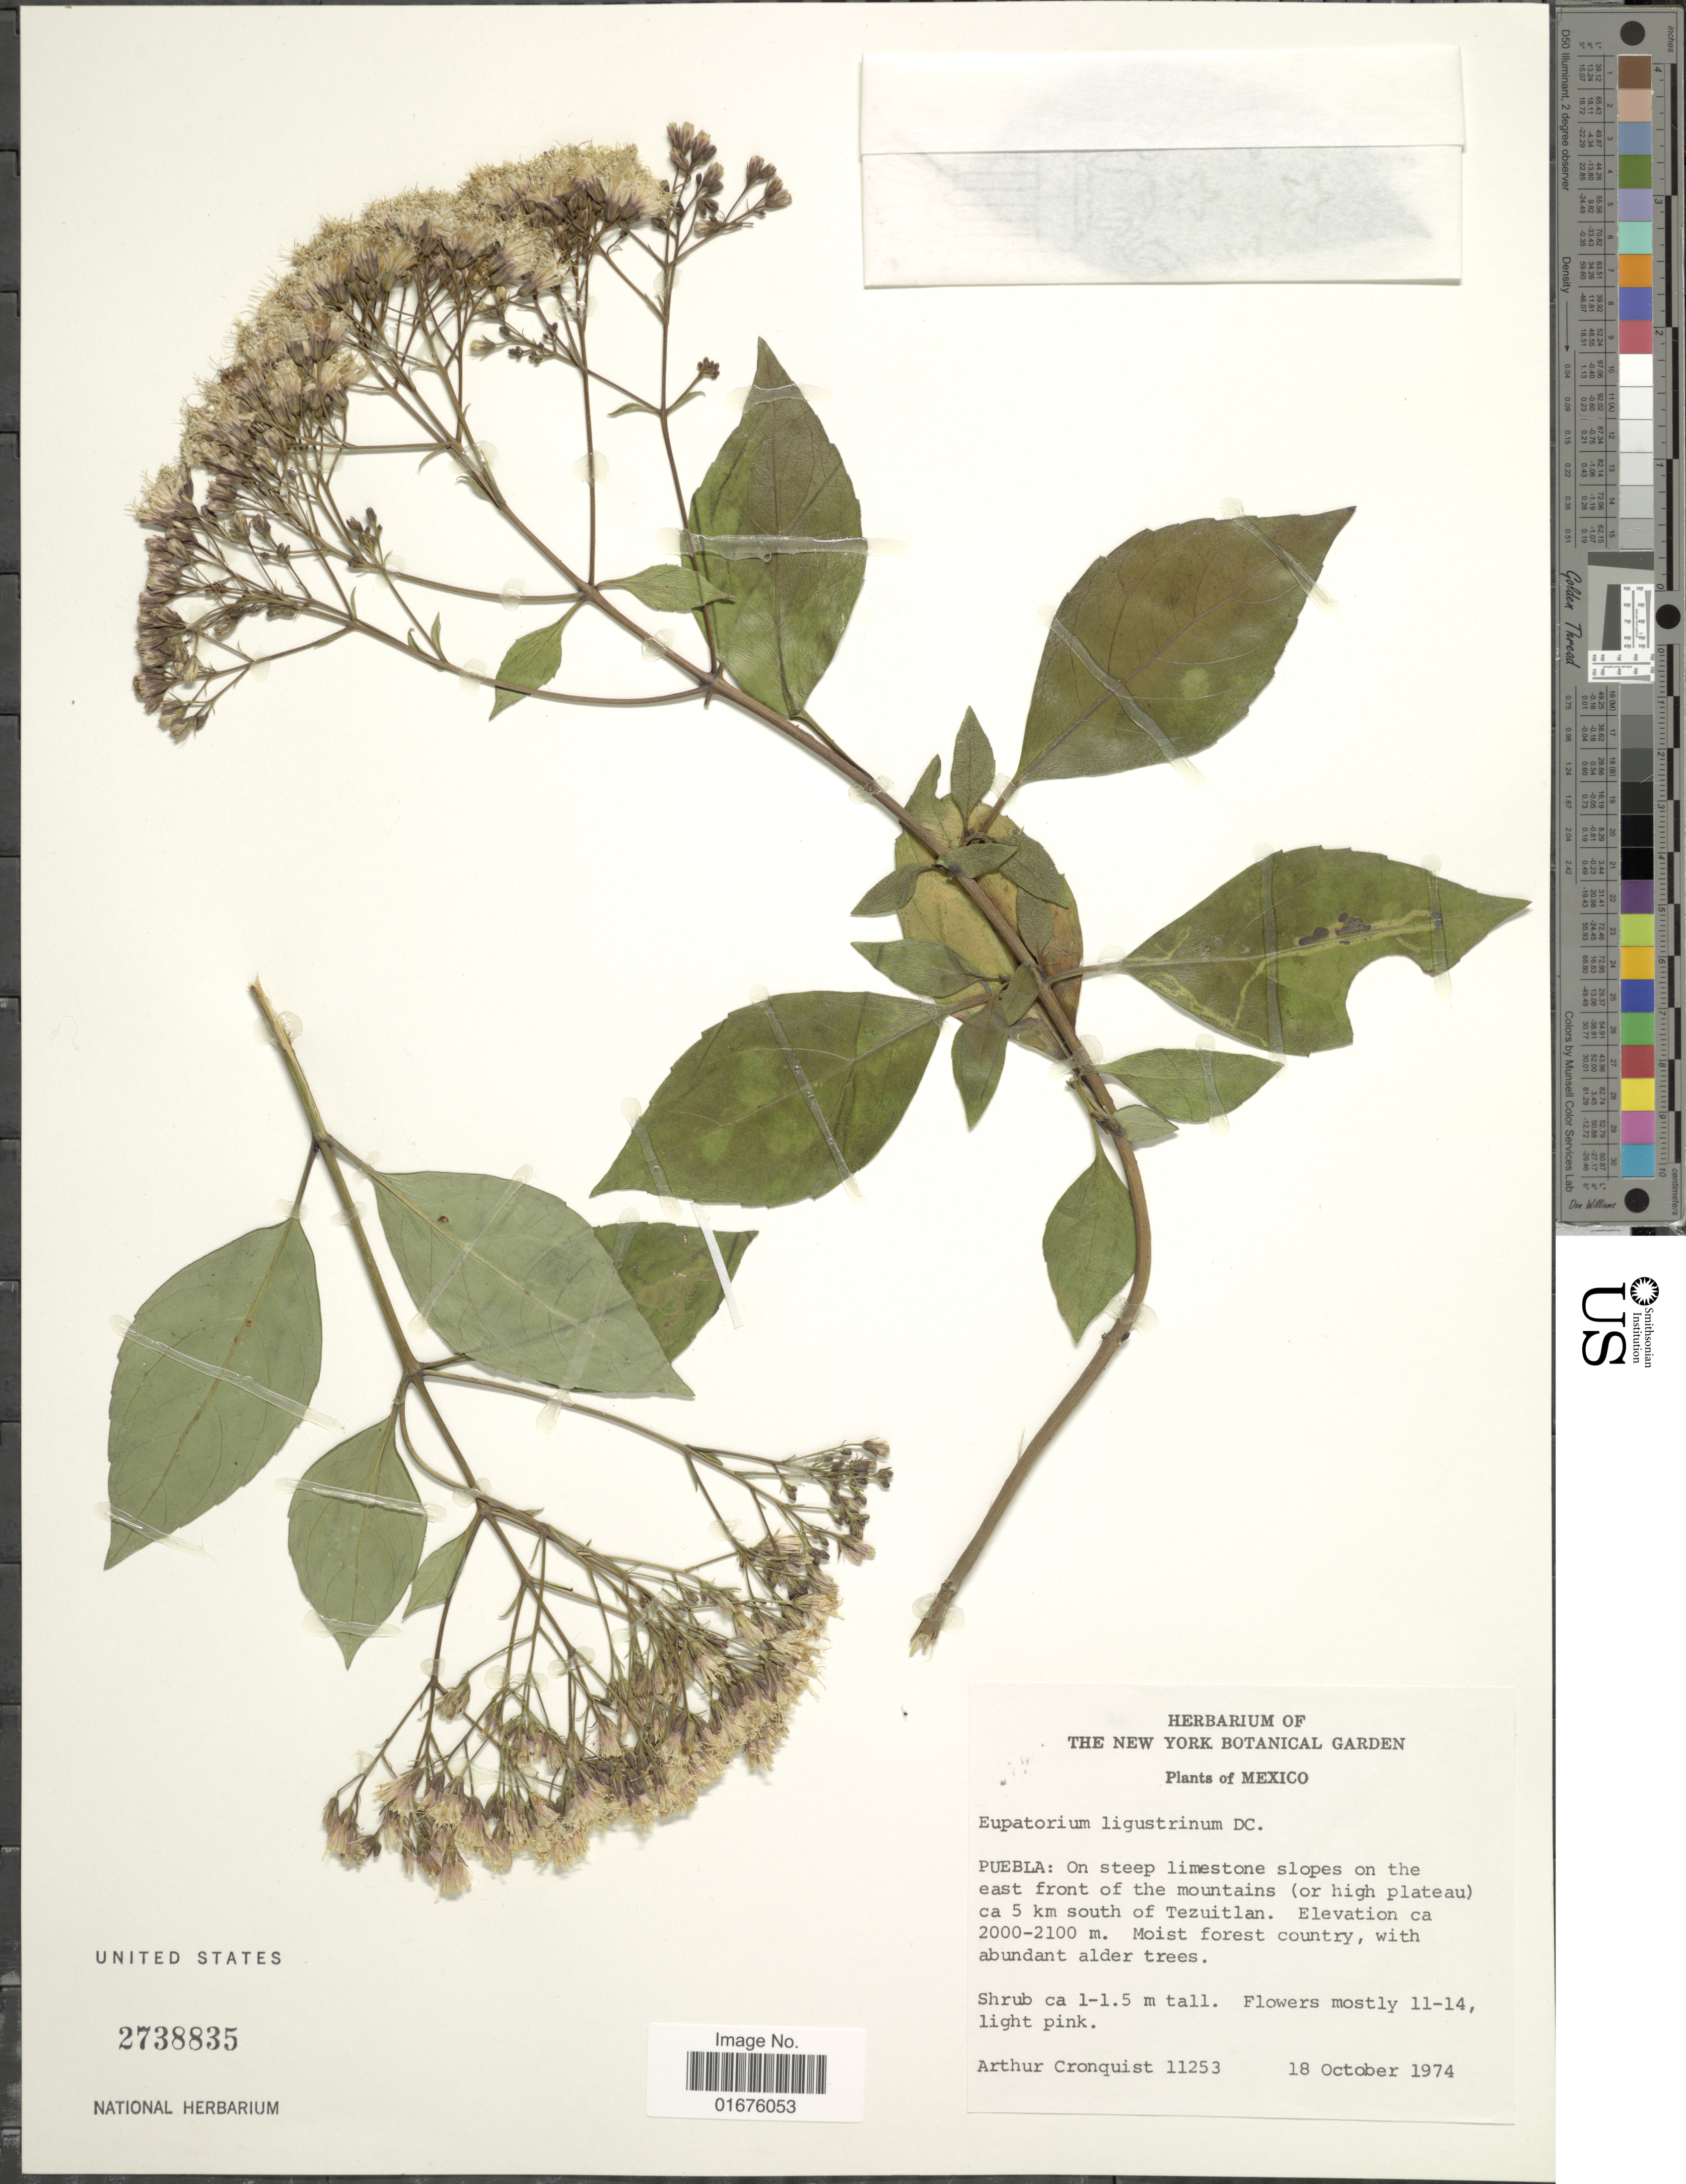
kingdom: Plantae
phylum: Tracheophyta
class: Magnoliopsida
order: Asterales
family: Asteraceae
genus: Ageratina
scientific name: Ageratina ligustrina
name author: (DC.) R.M. King & H. Rob.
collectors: A. J. Cronquist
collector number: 11253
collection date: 1974-10-18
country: Mexico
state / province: Puebla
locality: On steep limestone slopes on the east front of the mountains (or high plateau) ca 5 km south of Tezuitlan, moist forest country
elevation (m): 2000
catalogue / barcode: US 2738835